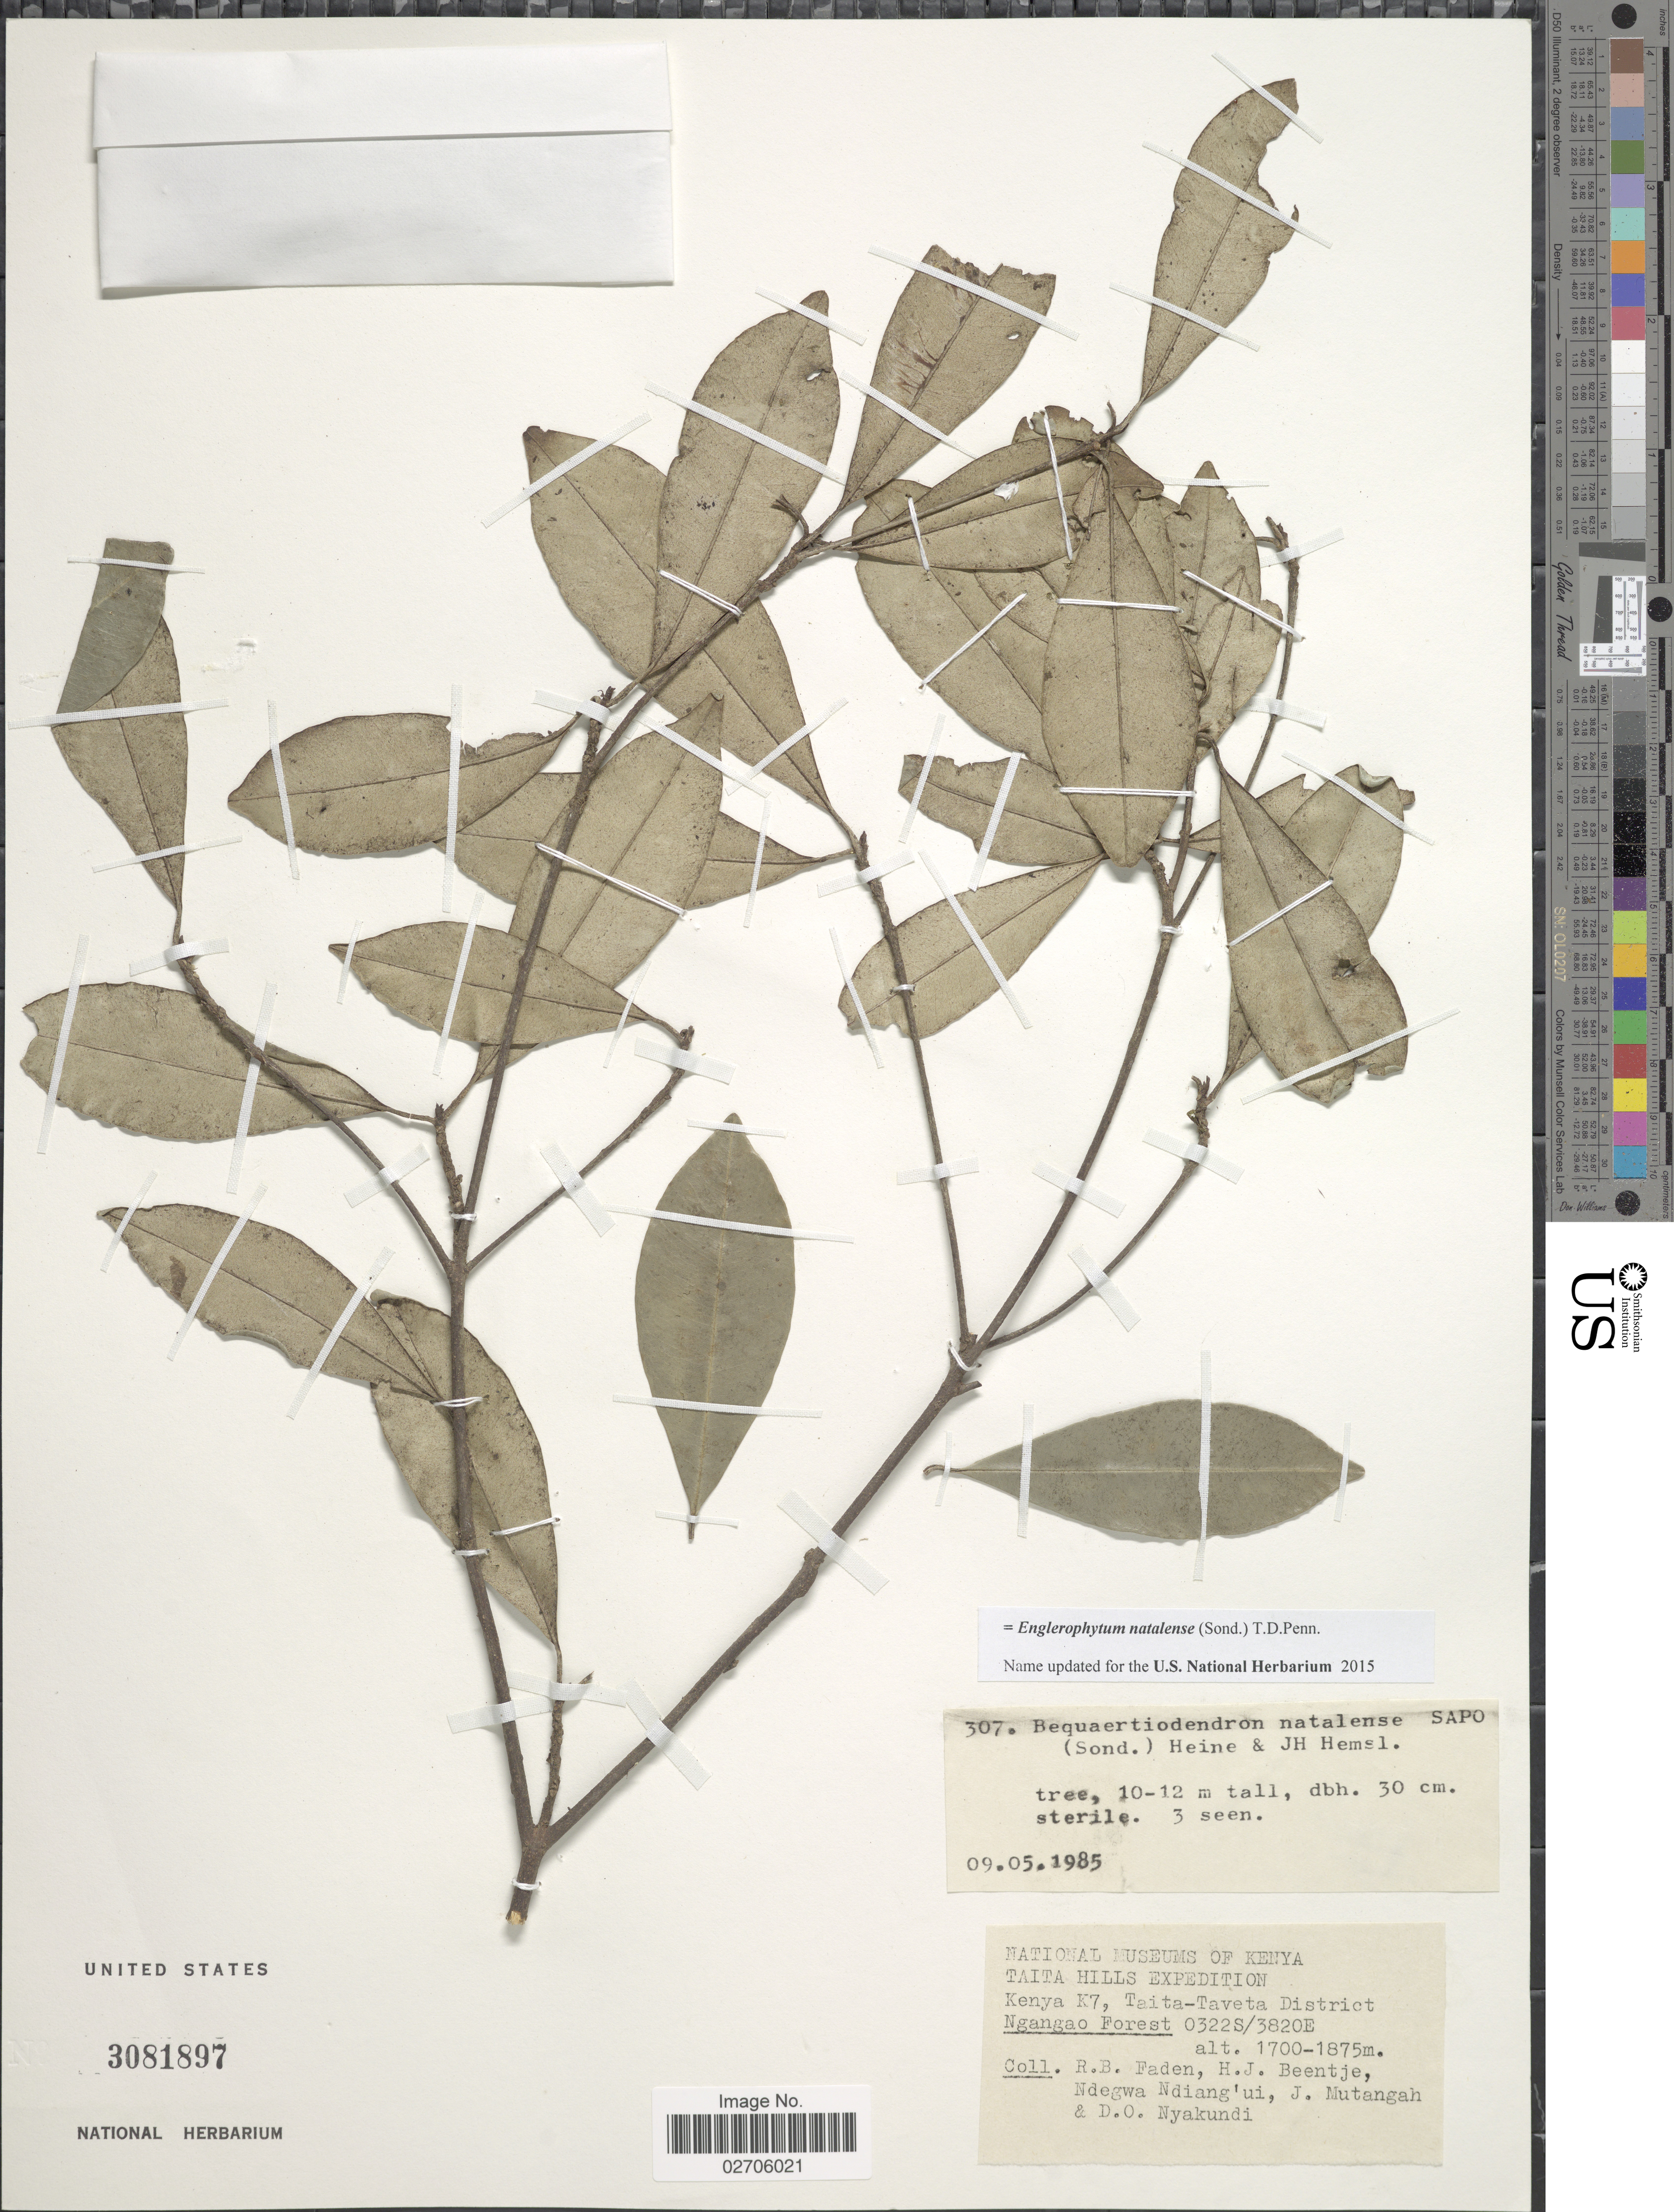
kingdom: Plantae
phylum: Tracheophyta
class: Magnoliopsida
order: Ericales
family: Sapotaceae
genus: Englerophytum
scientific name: Englerophytum natalense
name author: (Sond.) T.D. Penn.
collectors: R. B. Faden, H. J. Beentje, Ndegwa Ndiang'ui, J. Mutangah & D. Nyakundi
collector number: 307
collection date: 1985-05-09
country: Kenya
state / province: Taita Taveta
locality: Taita Hills. Kenya K7, Taita-Taveta District. Ngangao Forest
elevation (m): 1700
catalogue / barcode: US 3081897